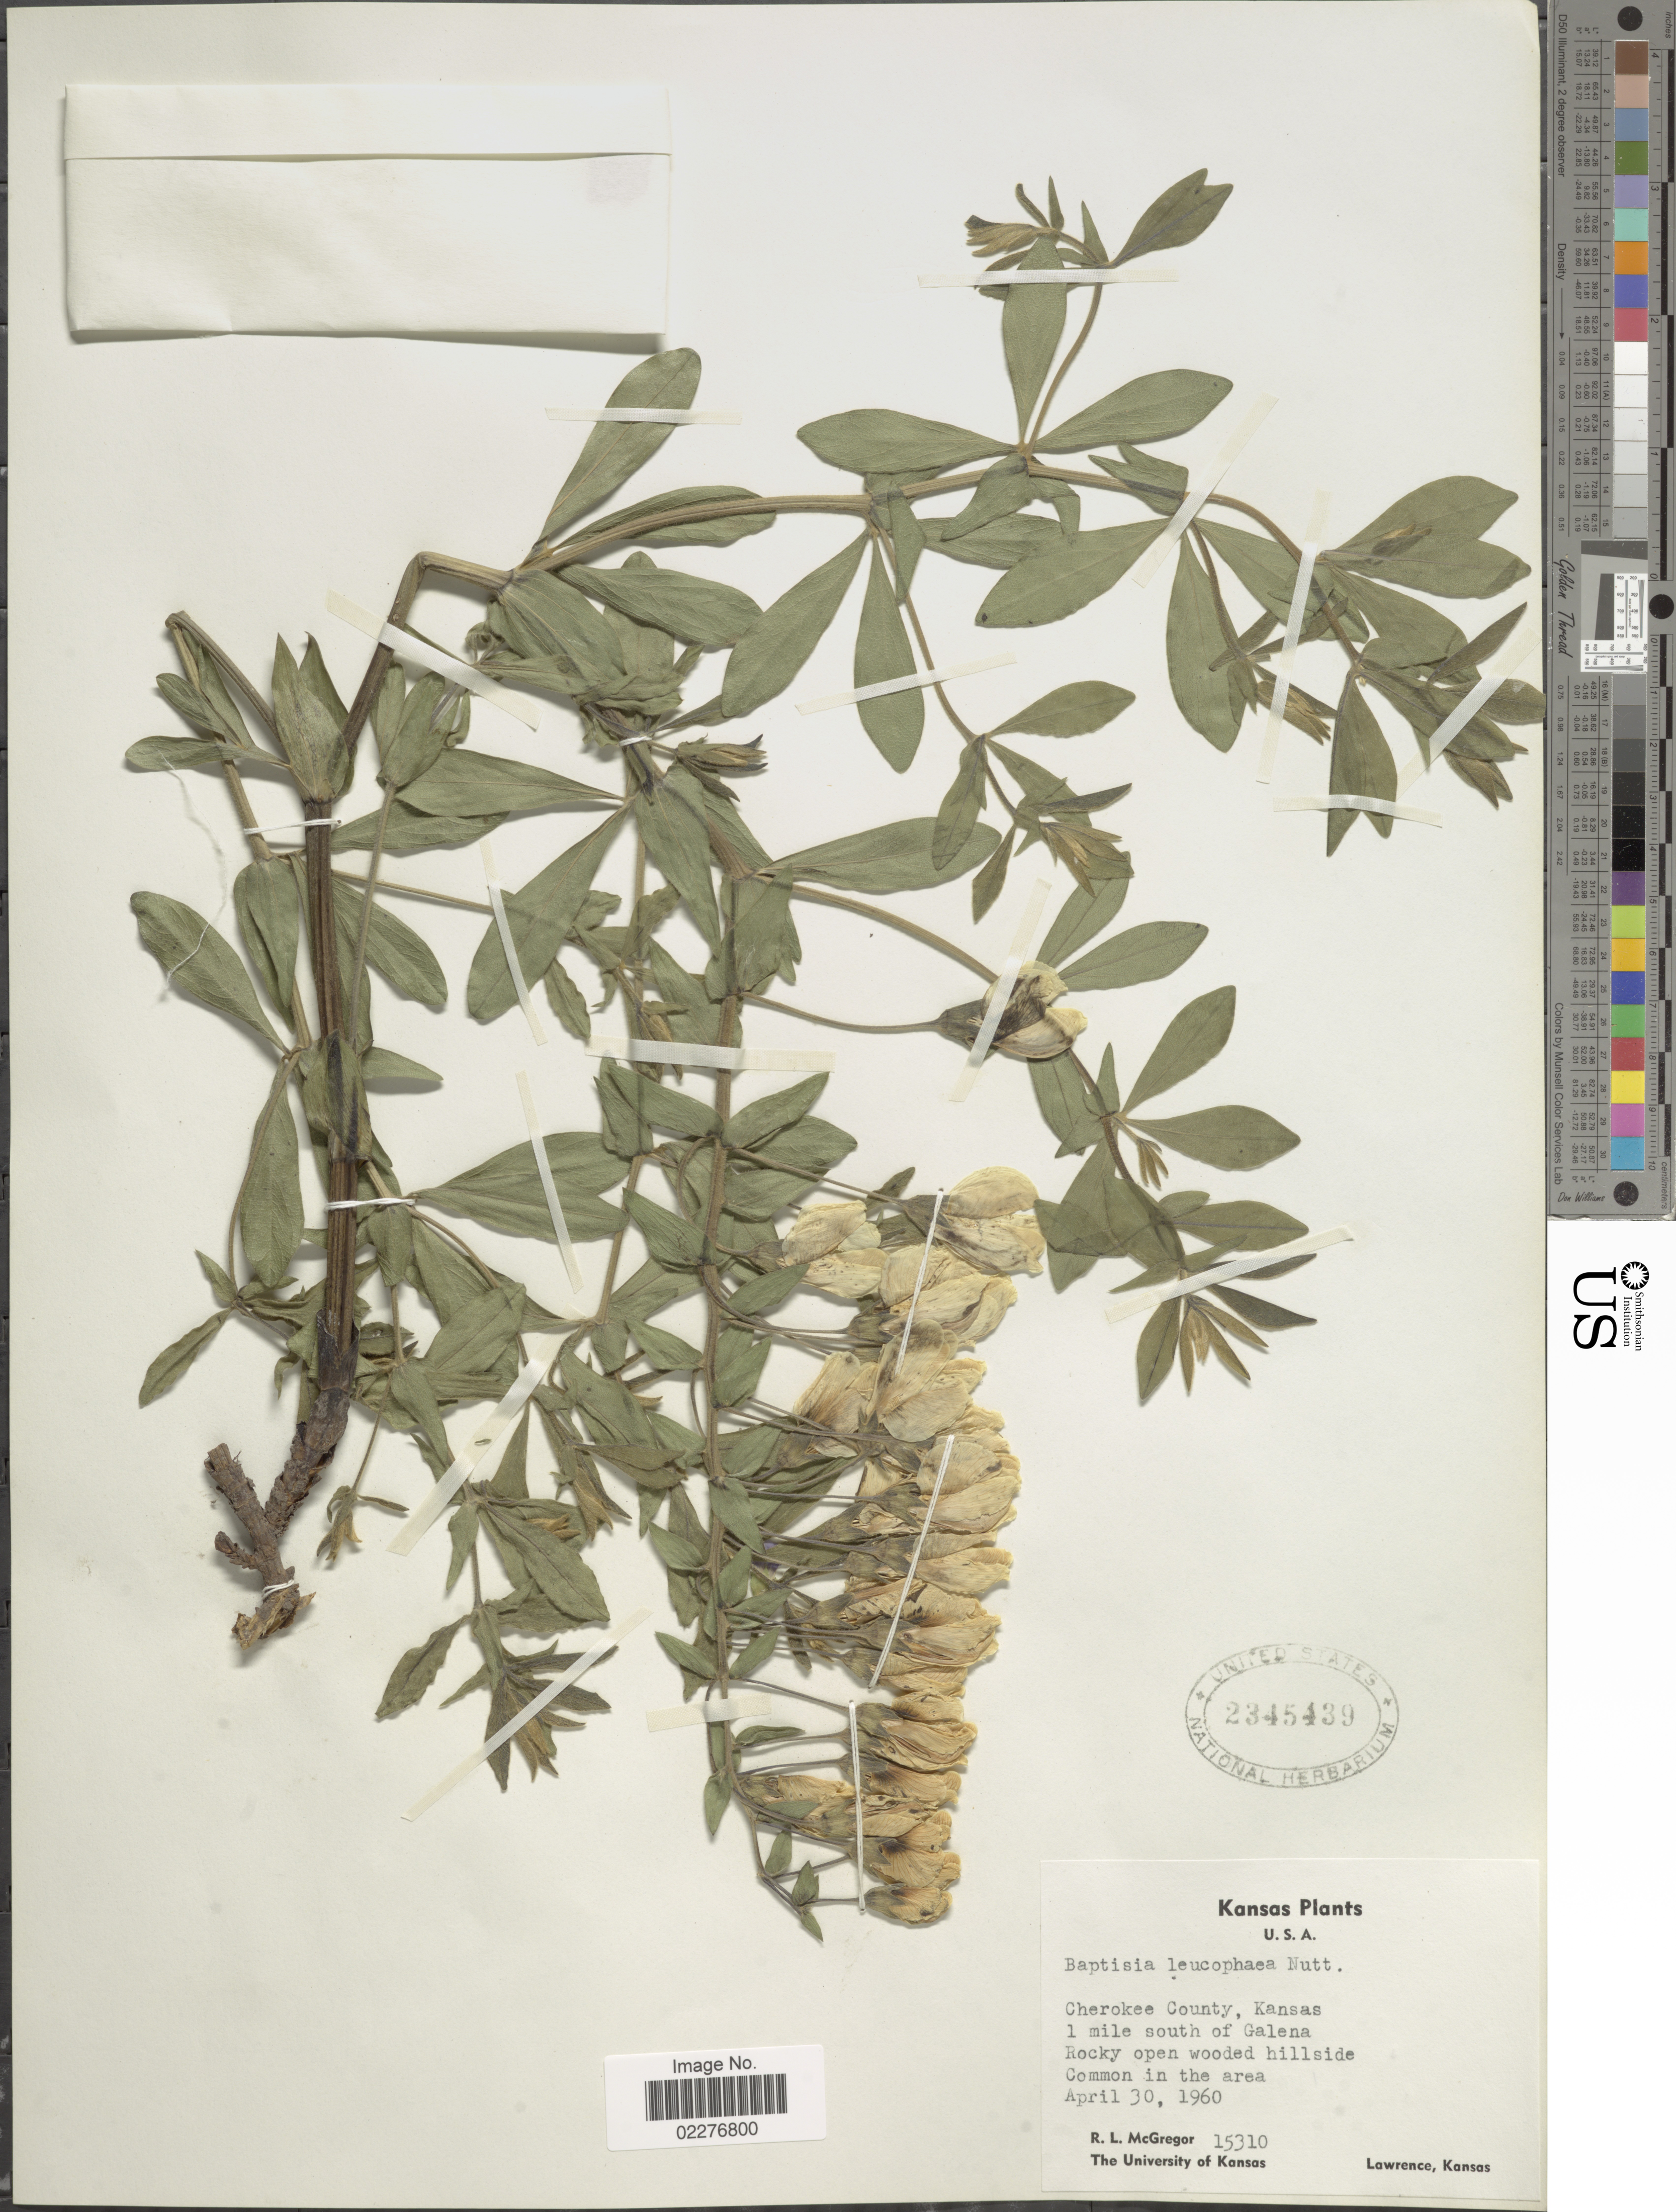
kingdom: Plantae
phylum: Tracheophyta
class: Magnoliopsida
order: Fabales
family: Fabaceae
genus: Baptisia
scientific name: Baptisia leucophaea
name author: Nutt.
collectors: R. McGregor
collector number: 15310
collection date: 1960-04-30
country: United States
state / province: Kansas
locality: Cherokee County, 1 mile south of Galena, Rocky open wooded hillside, Common in the area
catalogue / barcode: US 2345439